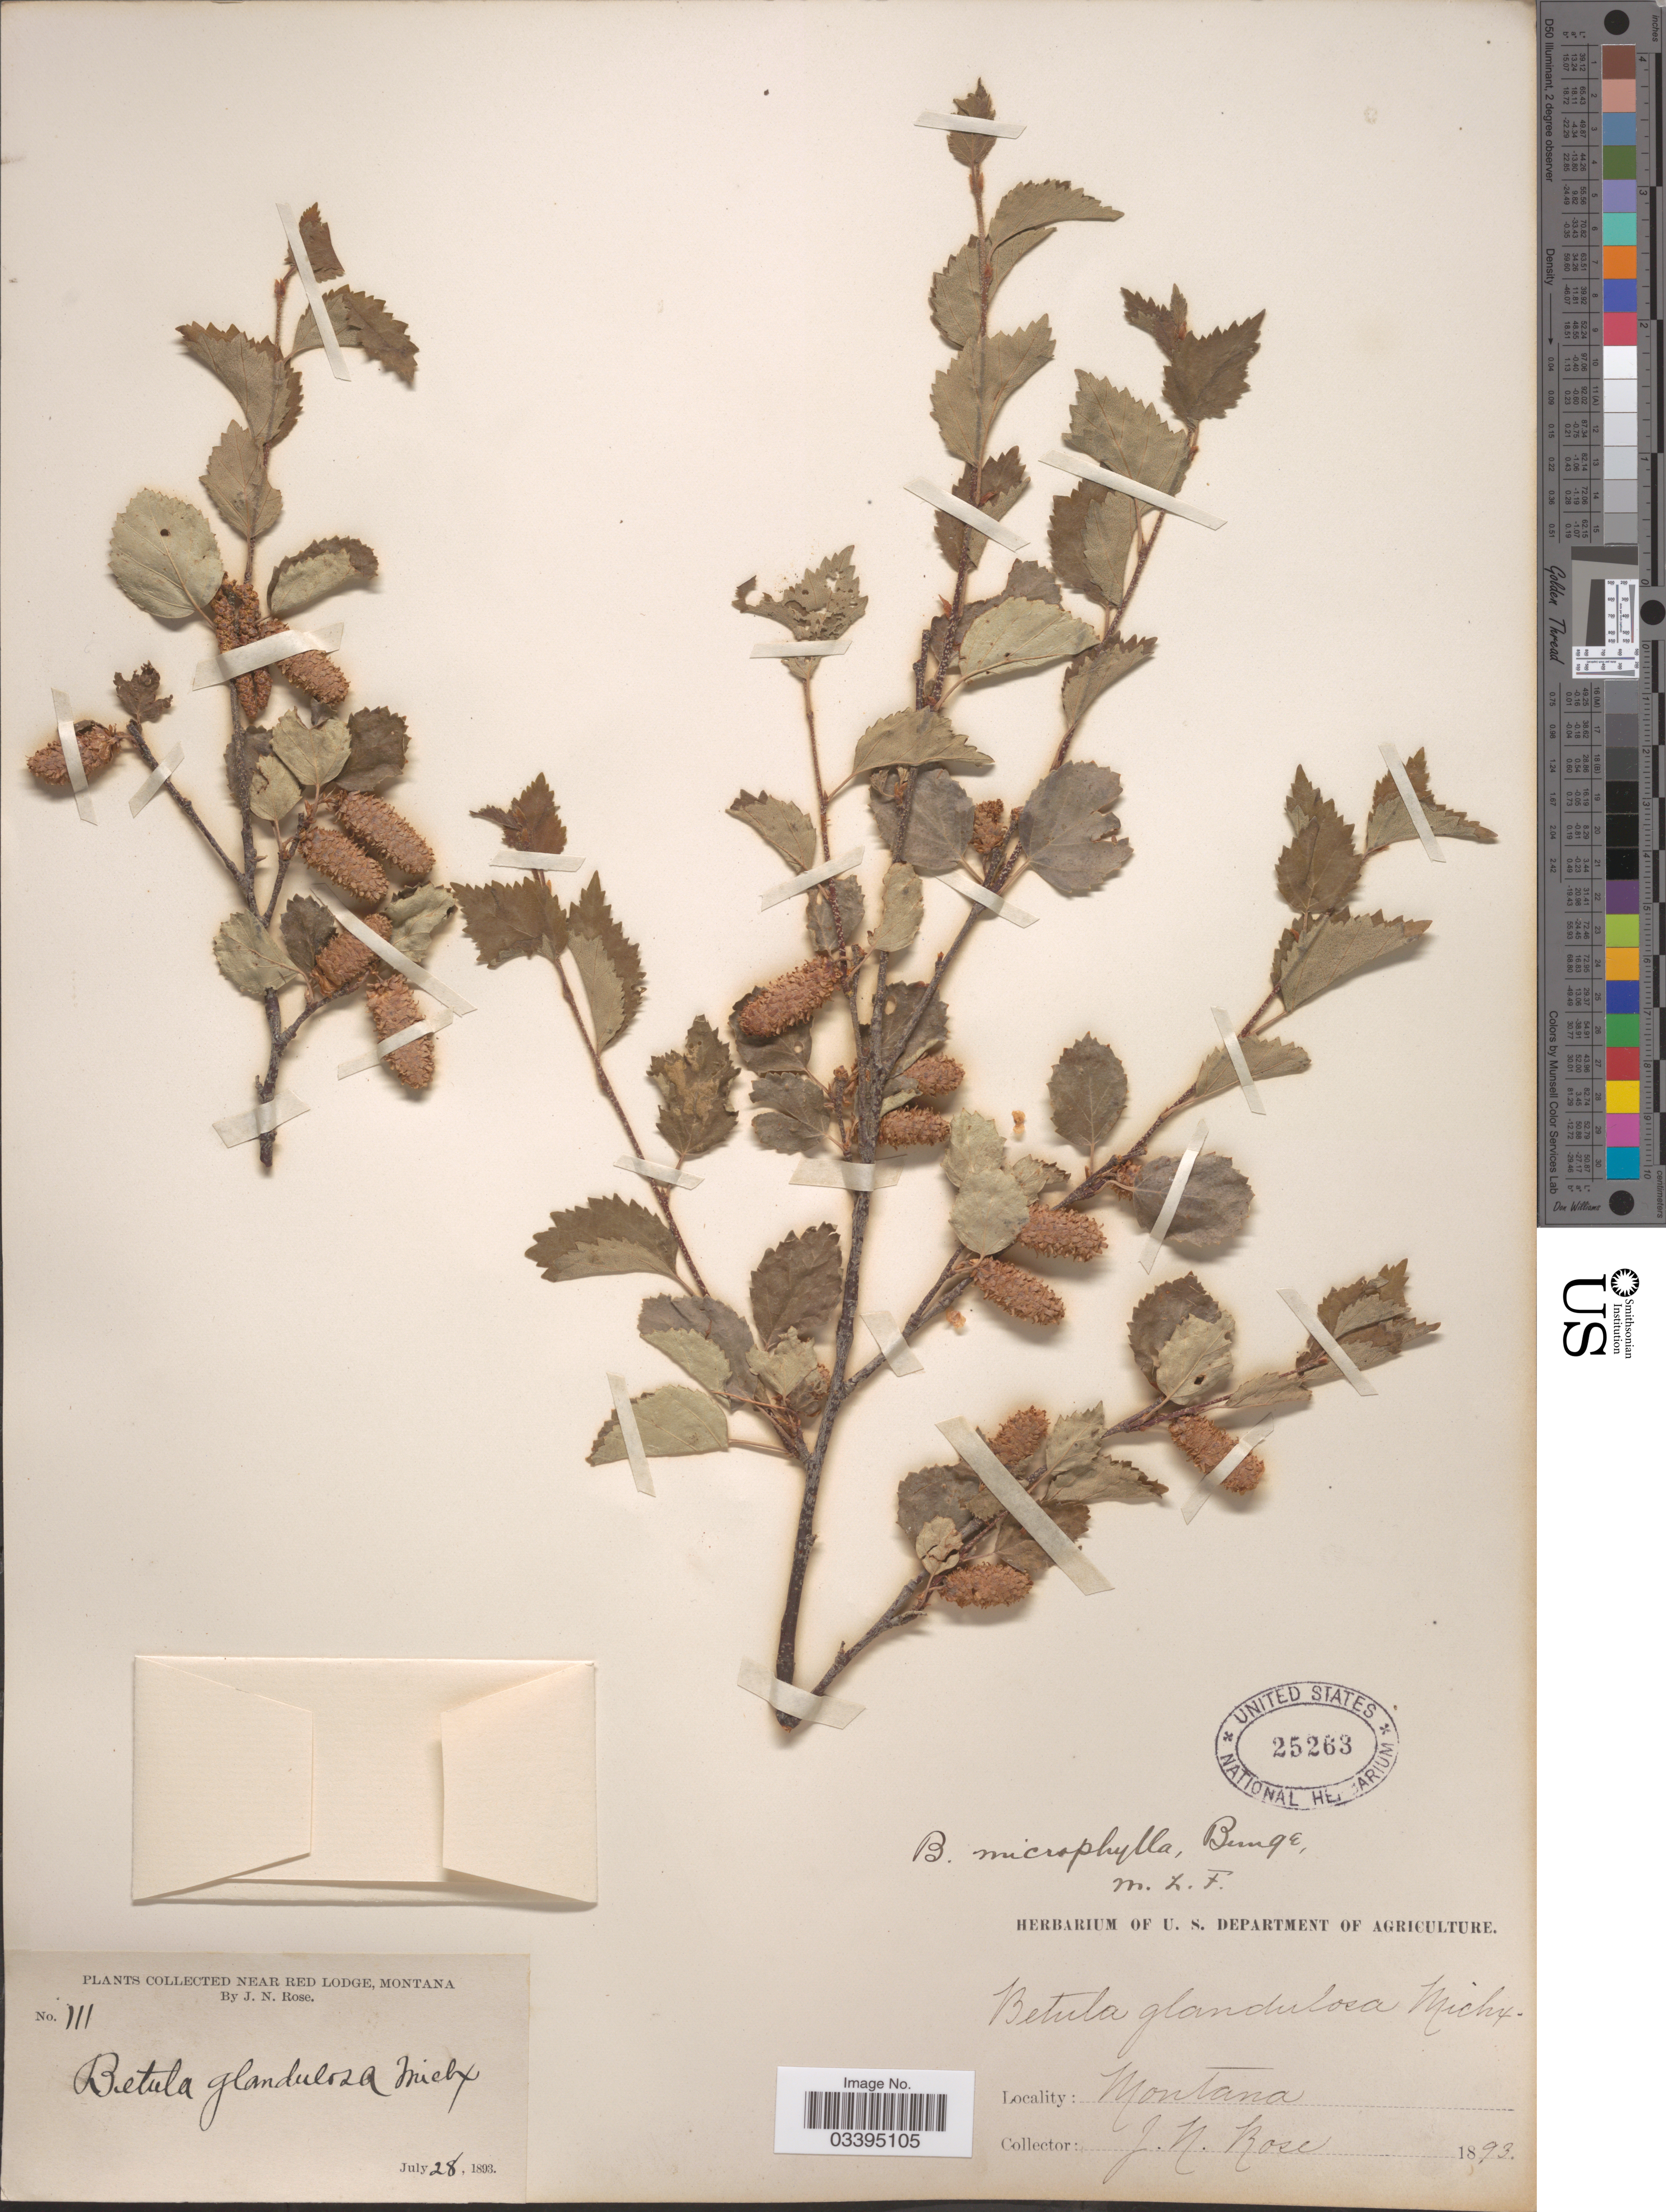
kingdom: Plantae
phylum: Tracheophyta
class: Magnoliopsida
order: Fagales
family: Betulaceae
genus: Betula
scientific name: Betula fontinalis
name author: Sarg.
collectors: J. N. Rose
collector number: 111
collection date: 1893-07-28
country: United States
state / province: Montana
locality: Near Red Lodge.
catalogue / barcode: US 25263